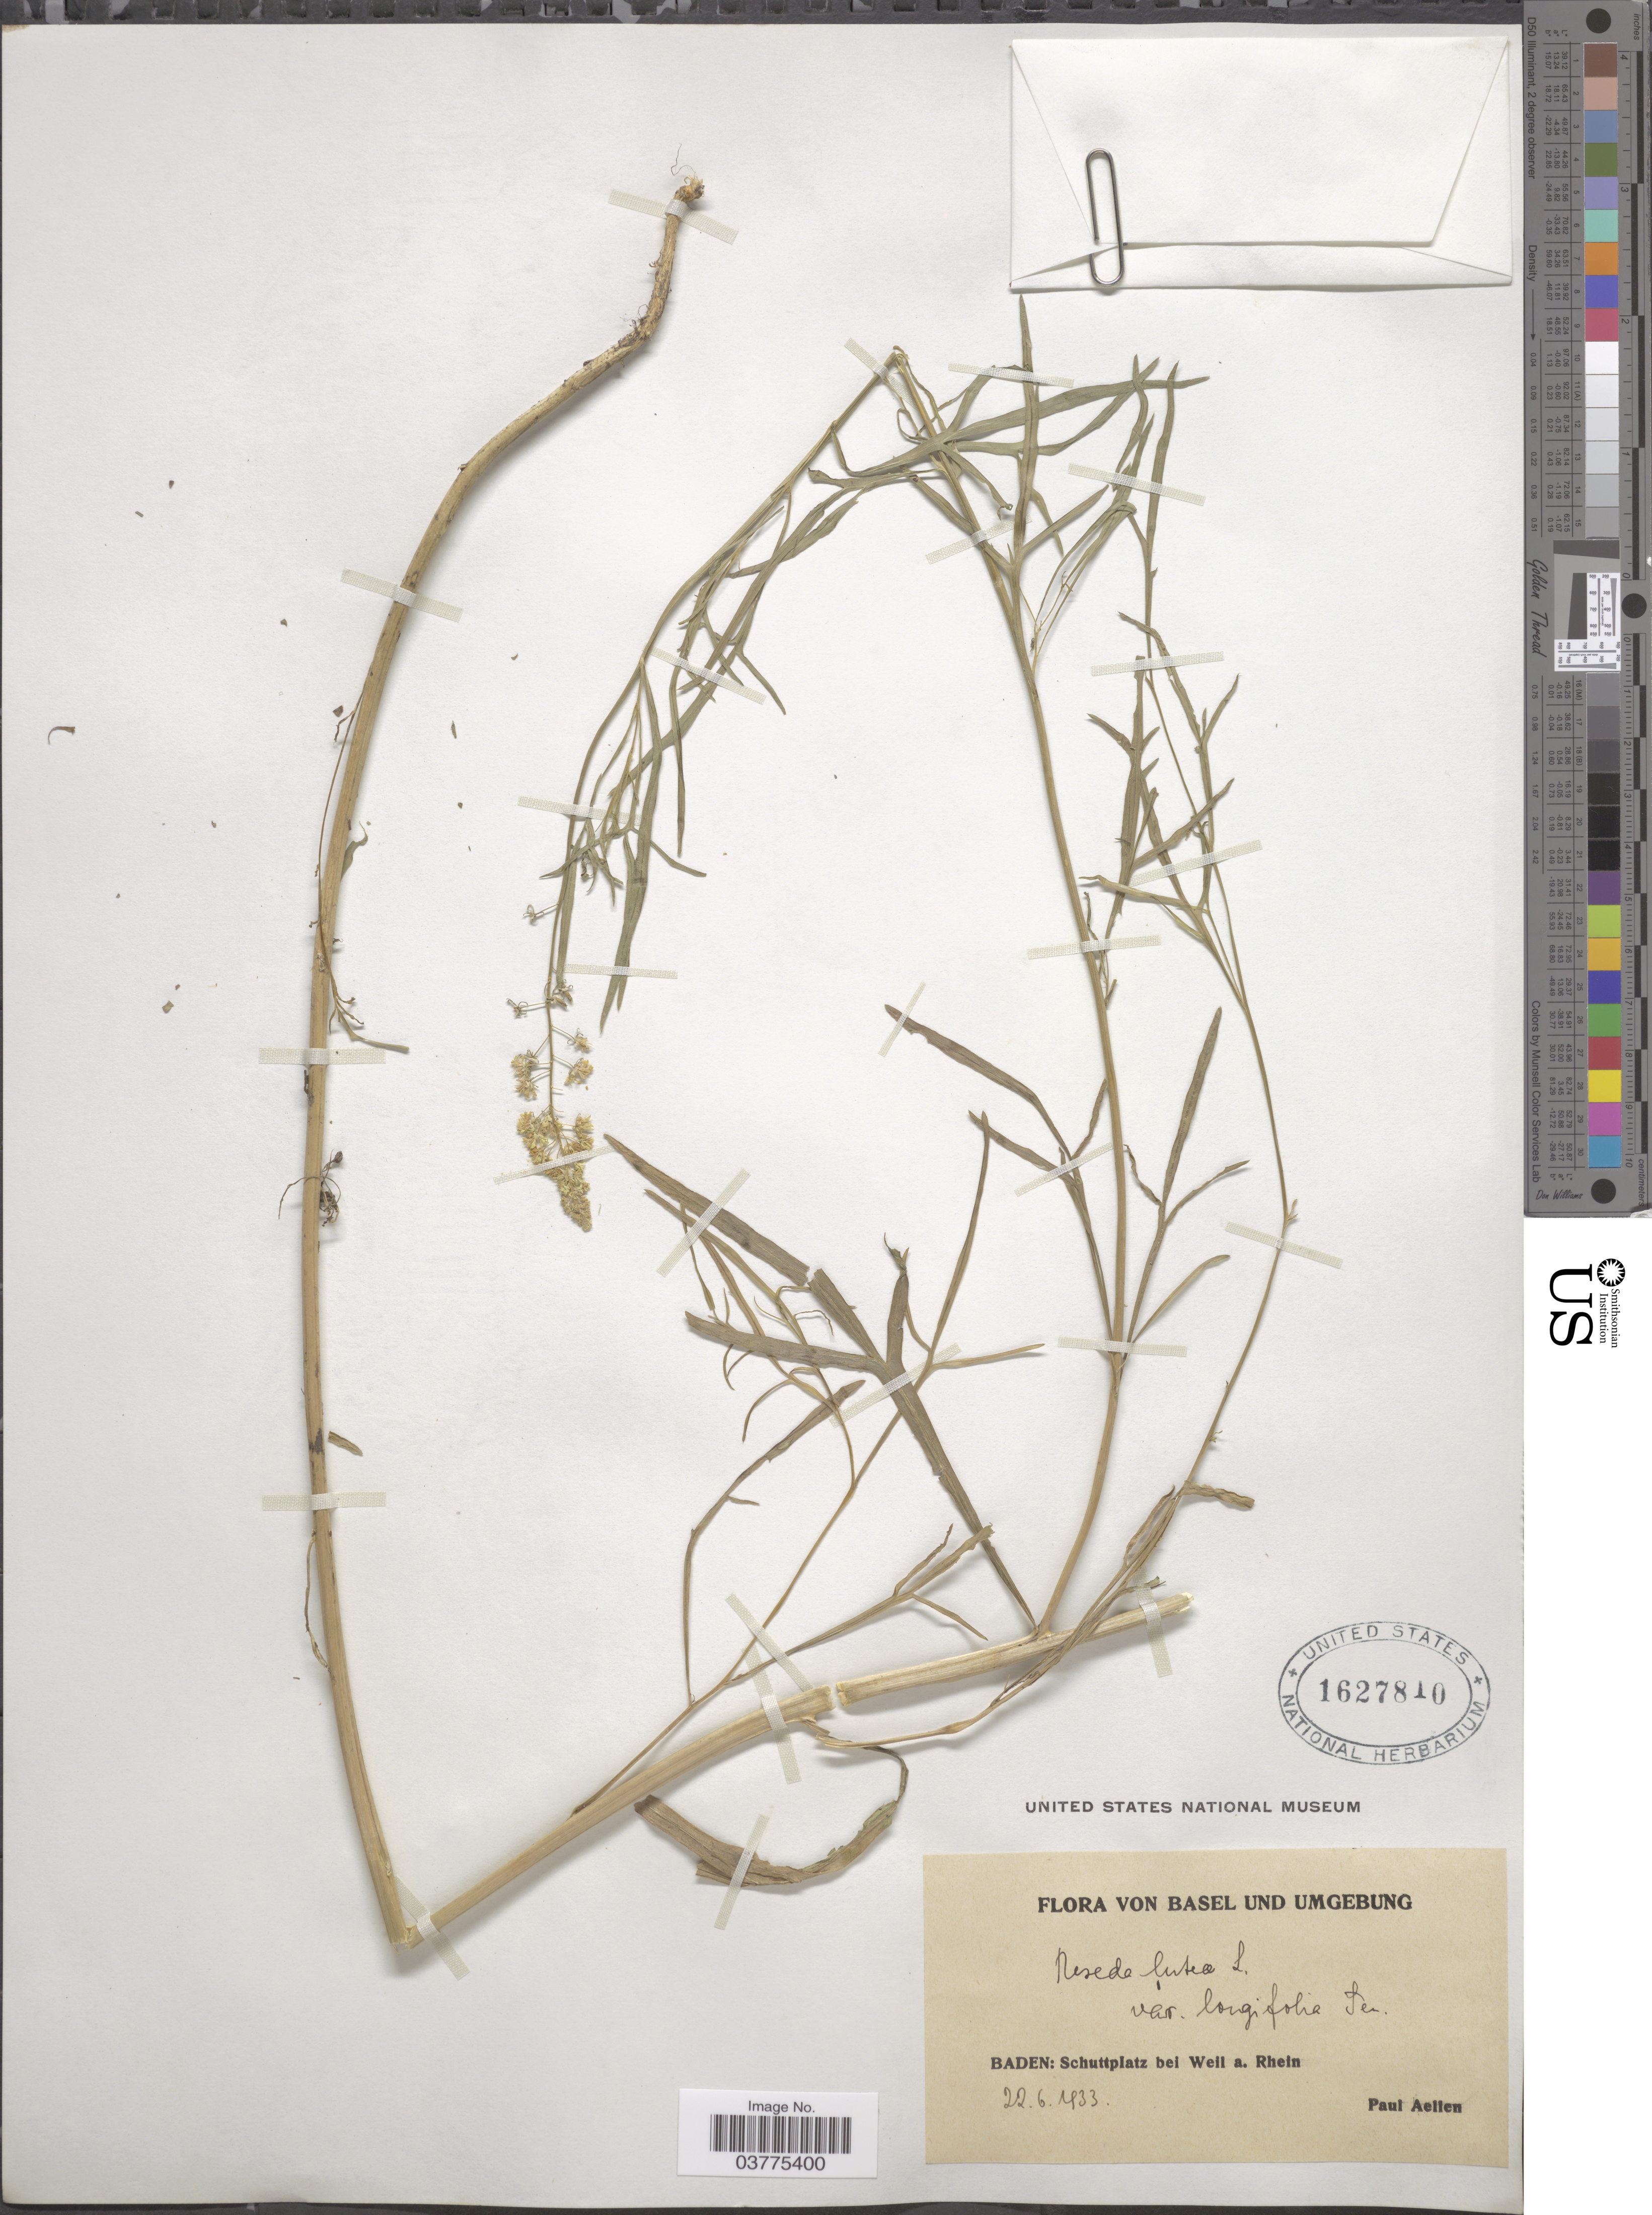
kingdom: Plantae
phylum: Tracheophyta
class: Magnoliopsida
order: Brassicales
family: Resedaceae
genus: Reseda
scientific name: Reseda lutea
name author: L.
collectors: P. Aellen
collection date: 1933-06-22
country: Switzerland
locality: Basel und Umgebung. Baden: Schuttplatz bei Weil a. Rhein.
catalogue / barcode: US 1627810